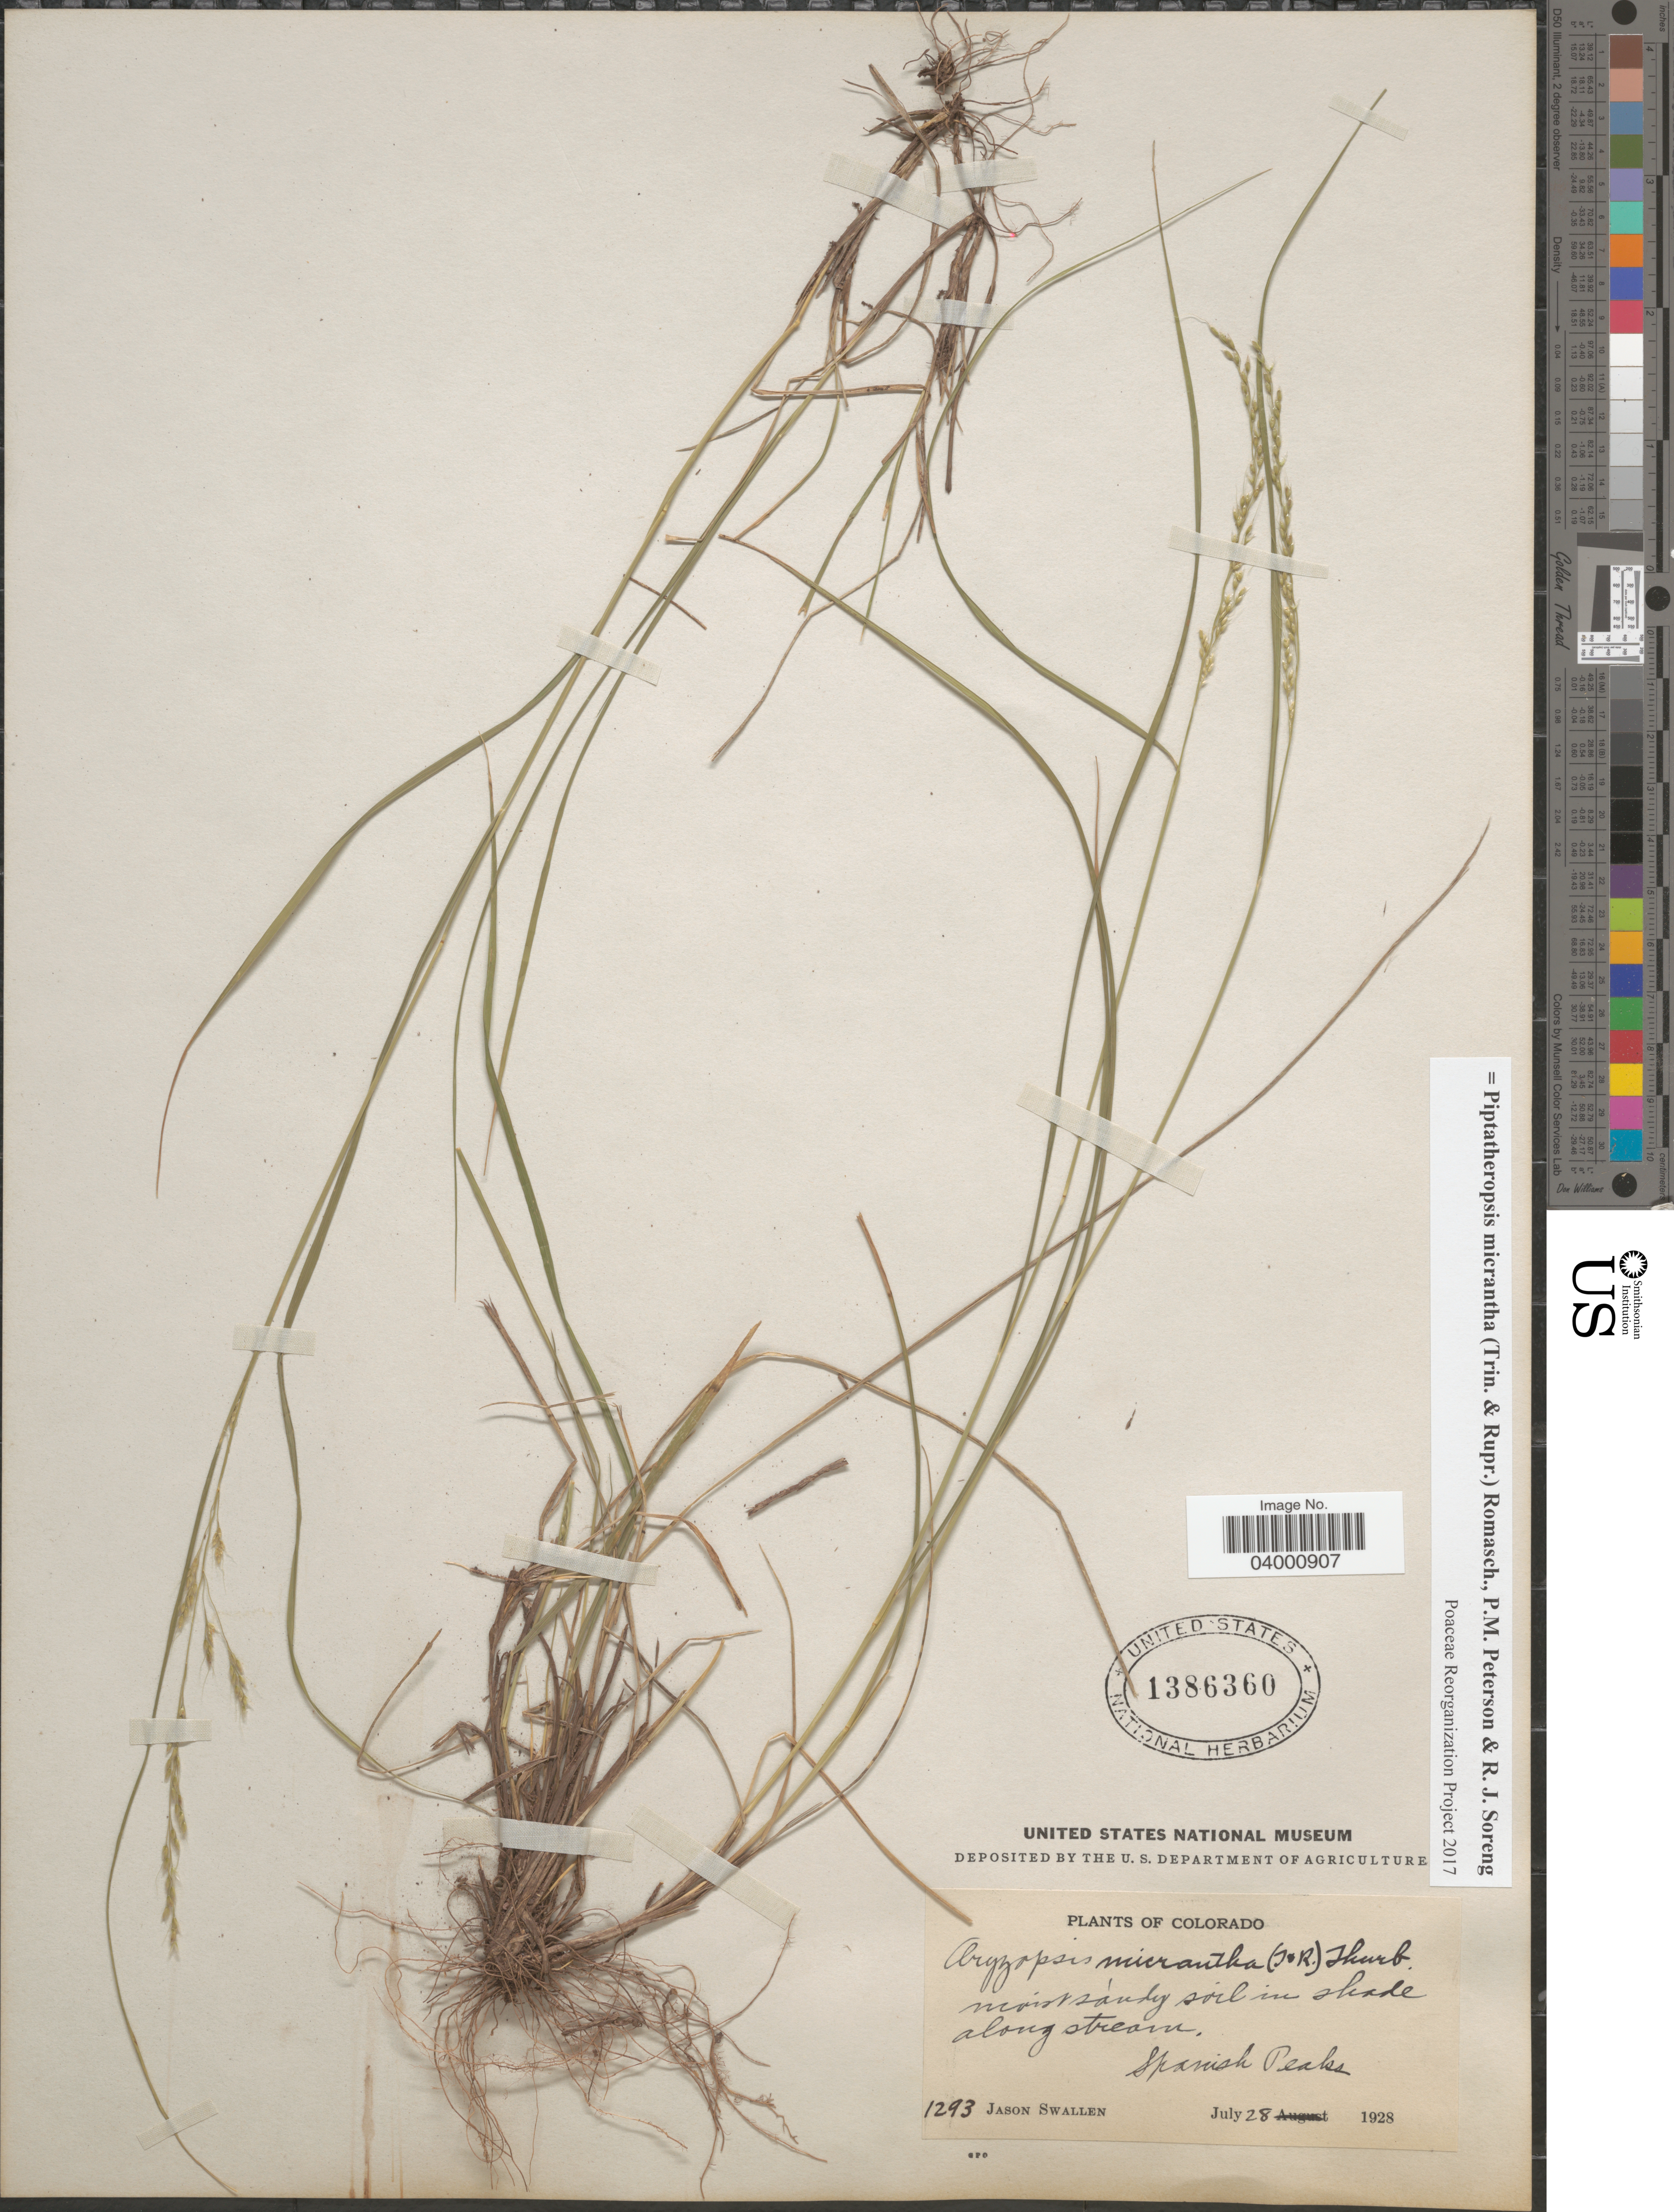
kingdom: Plantae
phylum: Tracheophyta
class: Liliopsida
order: Poales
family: Poaceae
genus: Piptatheropsis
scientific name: Piptatheropsis micrantha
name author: (Trin. & Rupr.) Romasch.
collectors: J. R. Swallen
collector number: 1293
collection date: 1928-07-28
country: United States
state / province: Colorado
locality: Spanish Peaks.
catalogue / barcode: US 1386360